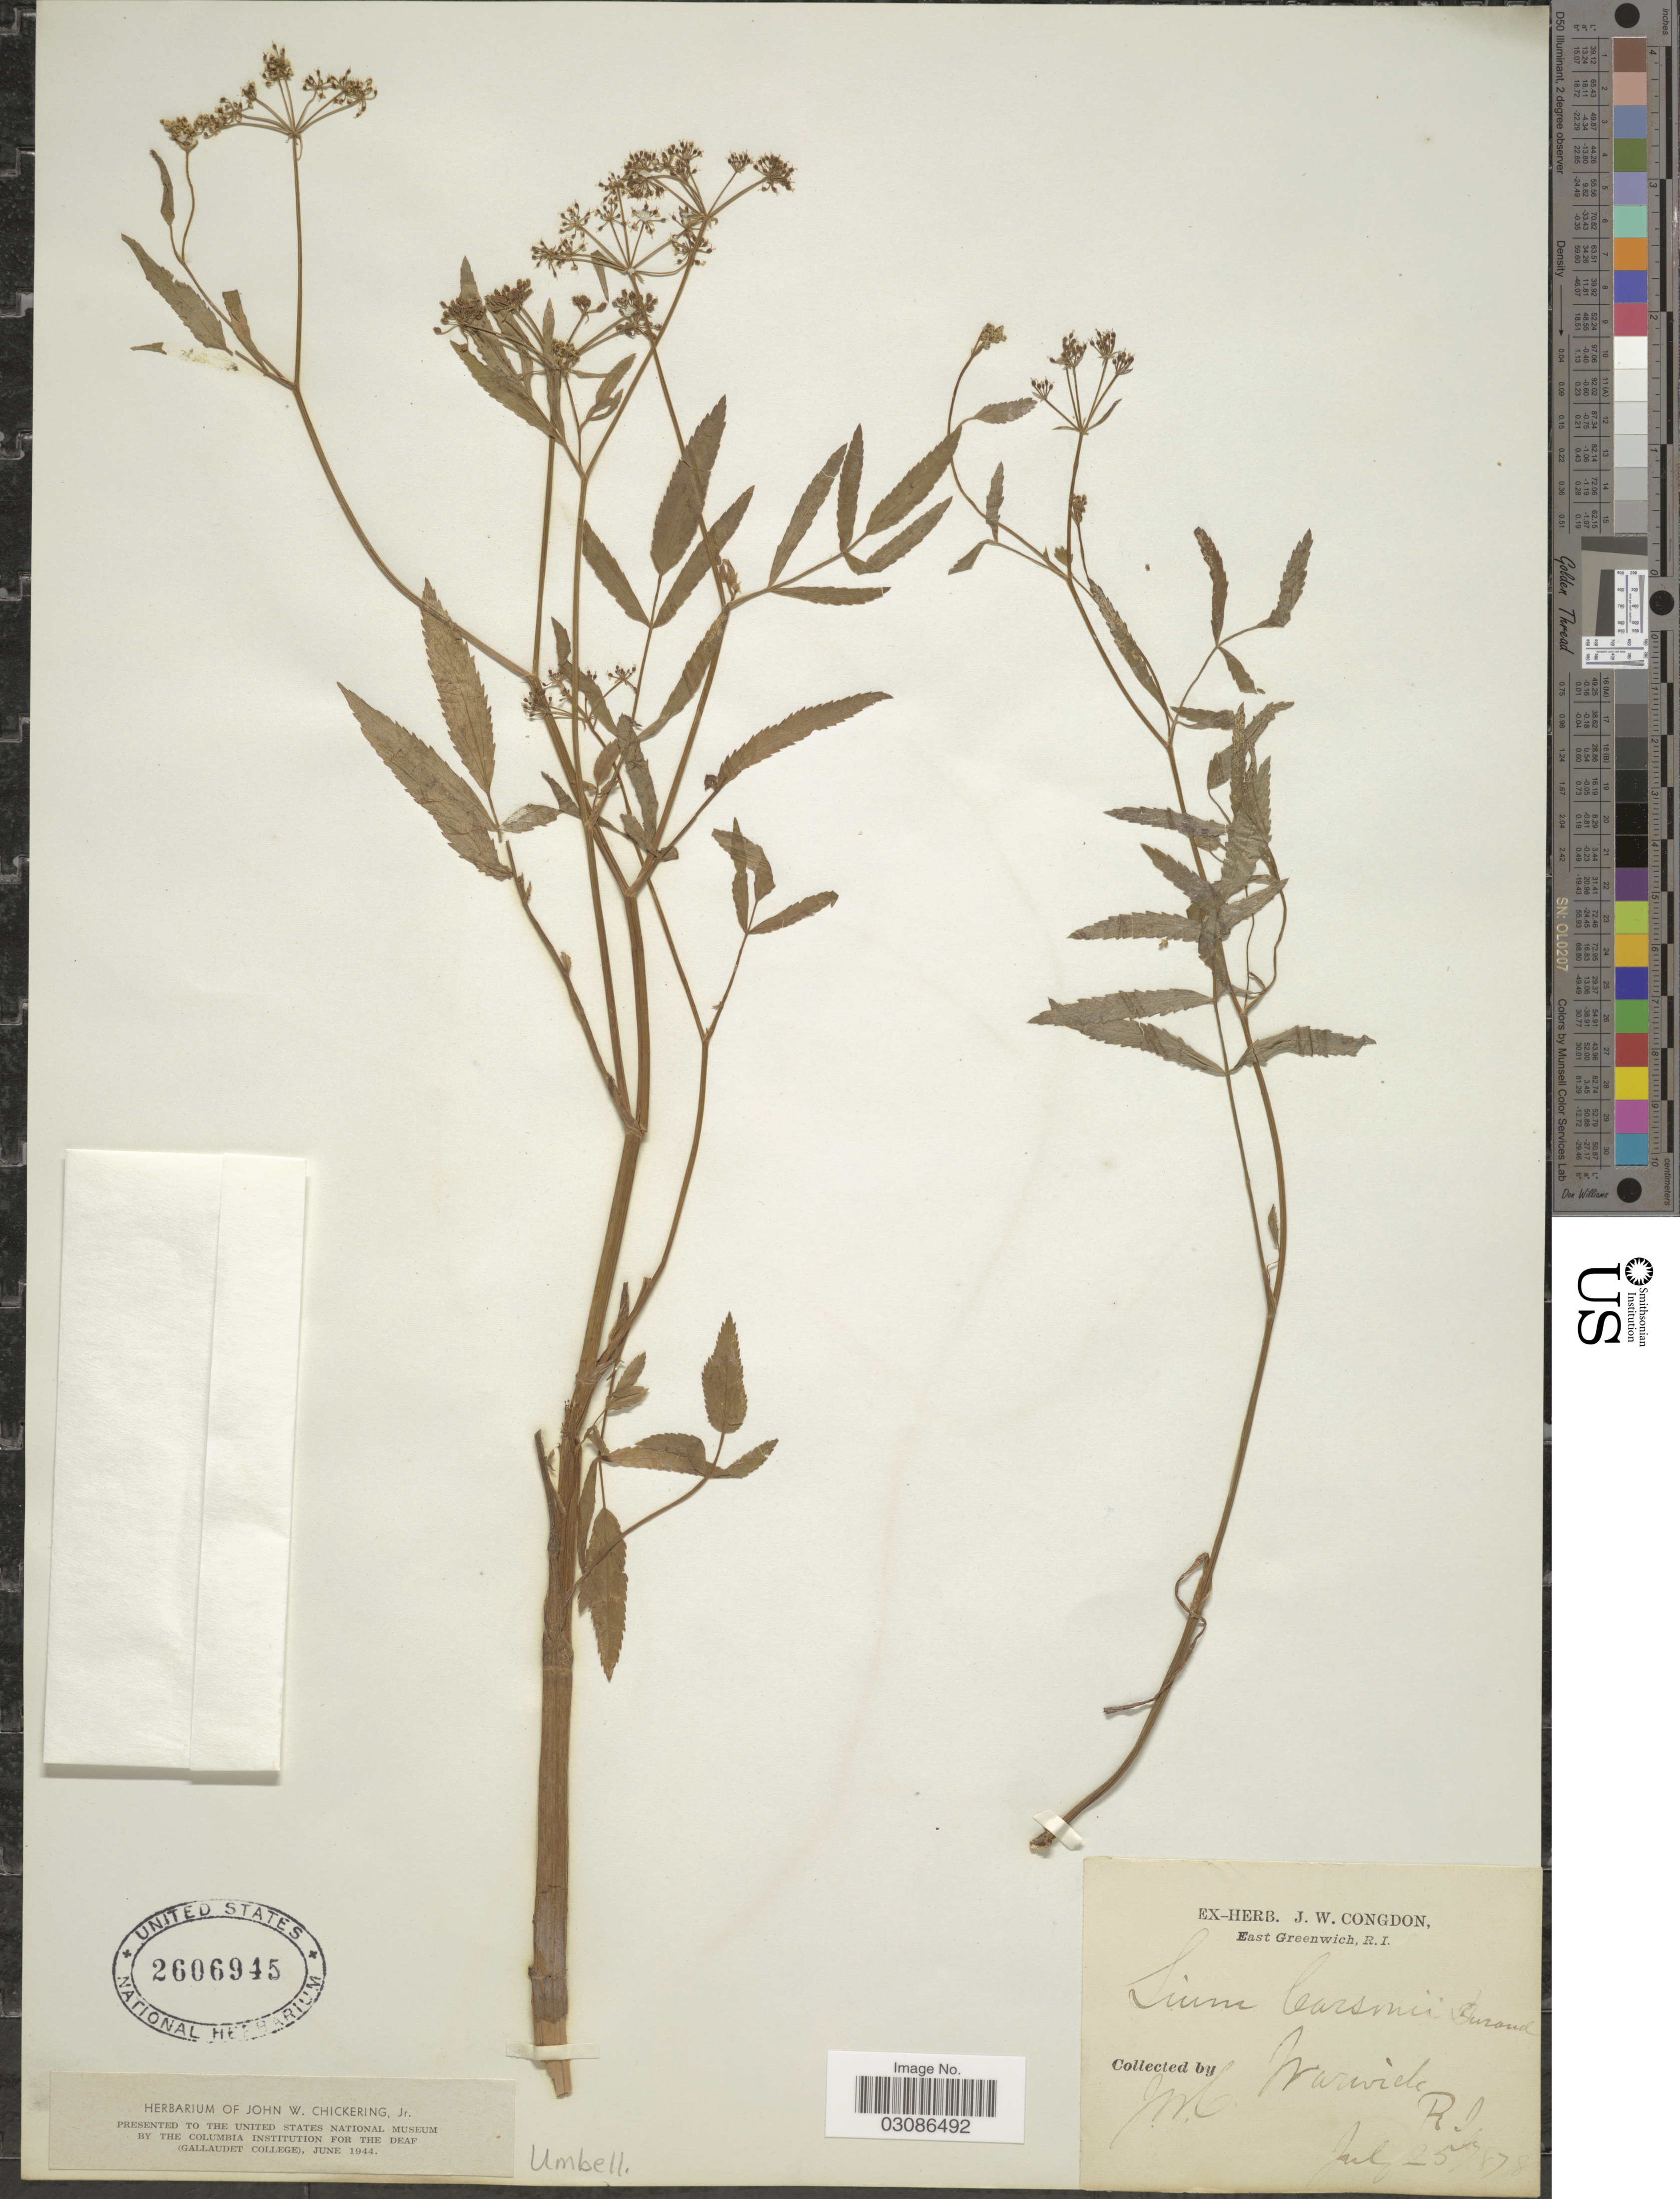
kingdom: Plantae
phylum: Tracheophyta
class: Magnoliopsida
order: Apiales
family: Apiaceae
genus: Sium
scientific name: Sium carsonii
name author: Durand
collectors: J. Warwick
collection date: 1878-07-25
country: United States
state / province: Rhode Island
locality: East Greenwich.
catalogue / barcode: US 2606945